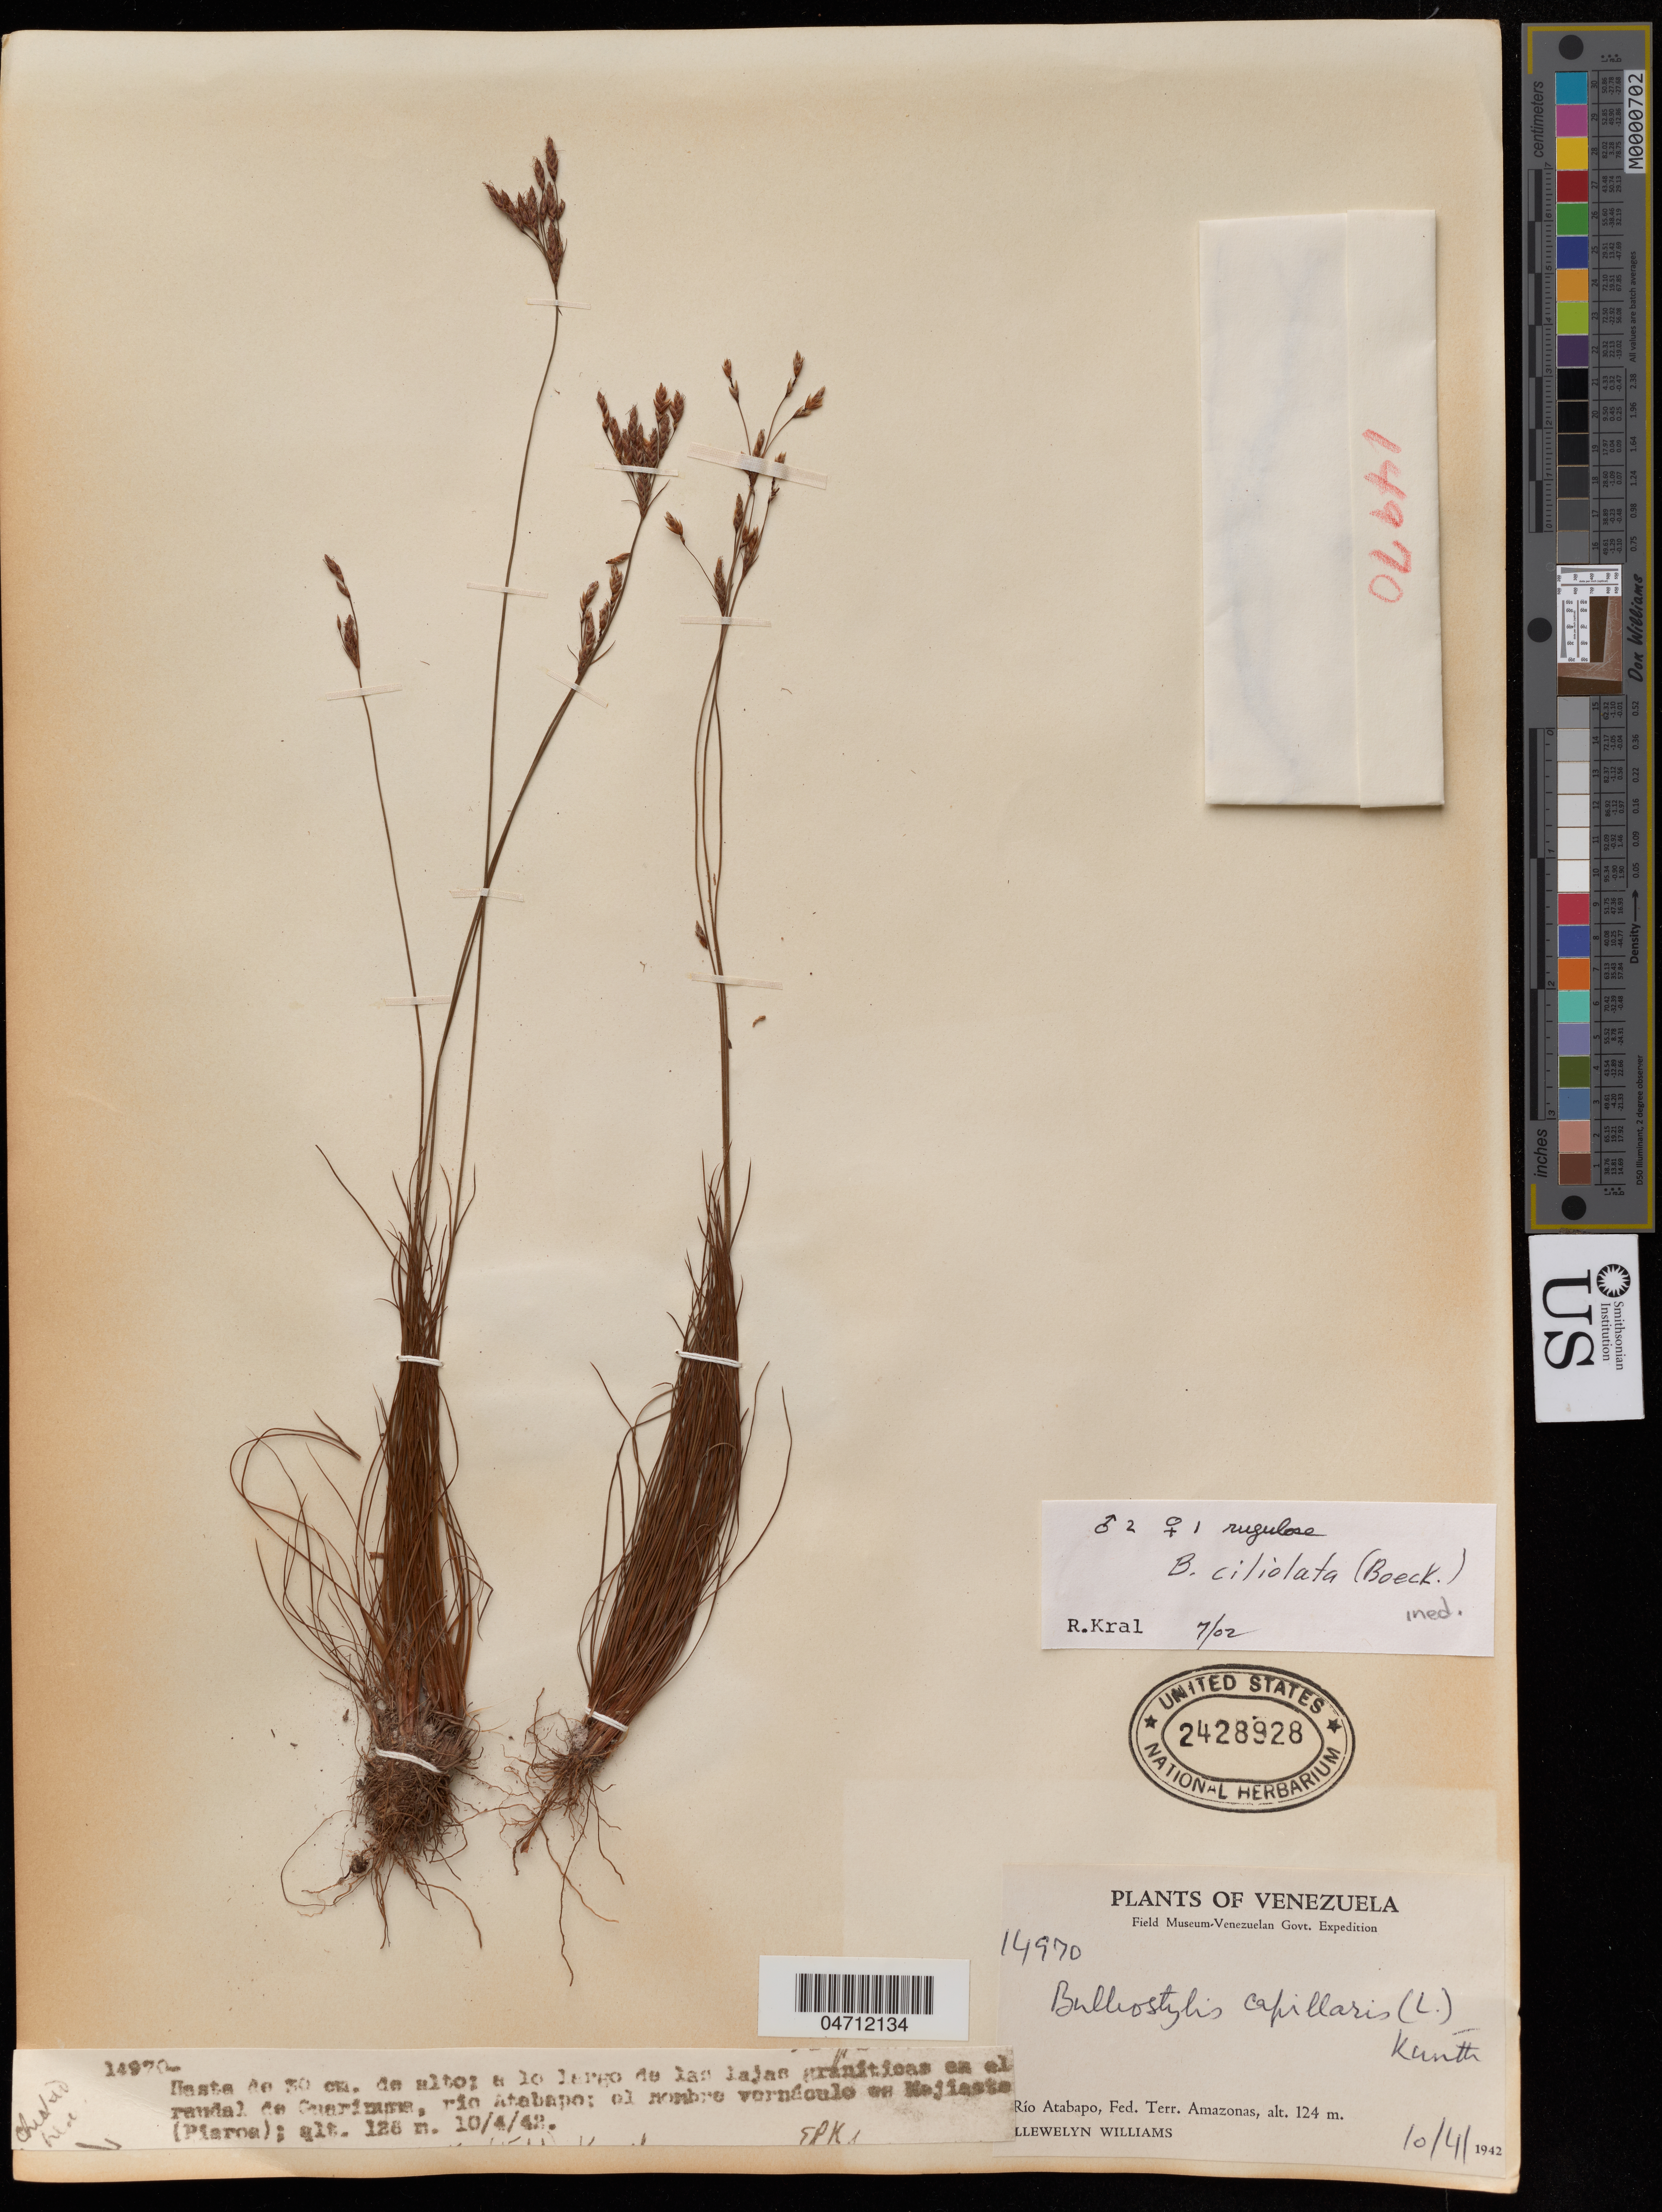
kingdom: Plantae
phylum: Tracheophyta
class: Liliopsida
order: Poales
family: Cyperaceae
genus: Bulbostylis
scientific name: Bulbostylis sp.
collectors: Ll. Williams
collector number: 14970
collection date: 1942-10-04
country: Venezuela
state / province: Amazonas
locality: Rio Atabapo, Fed. Terr.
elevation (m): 126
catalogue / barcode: US 2428928